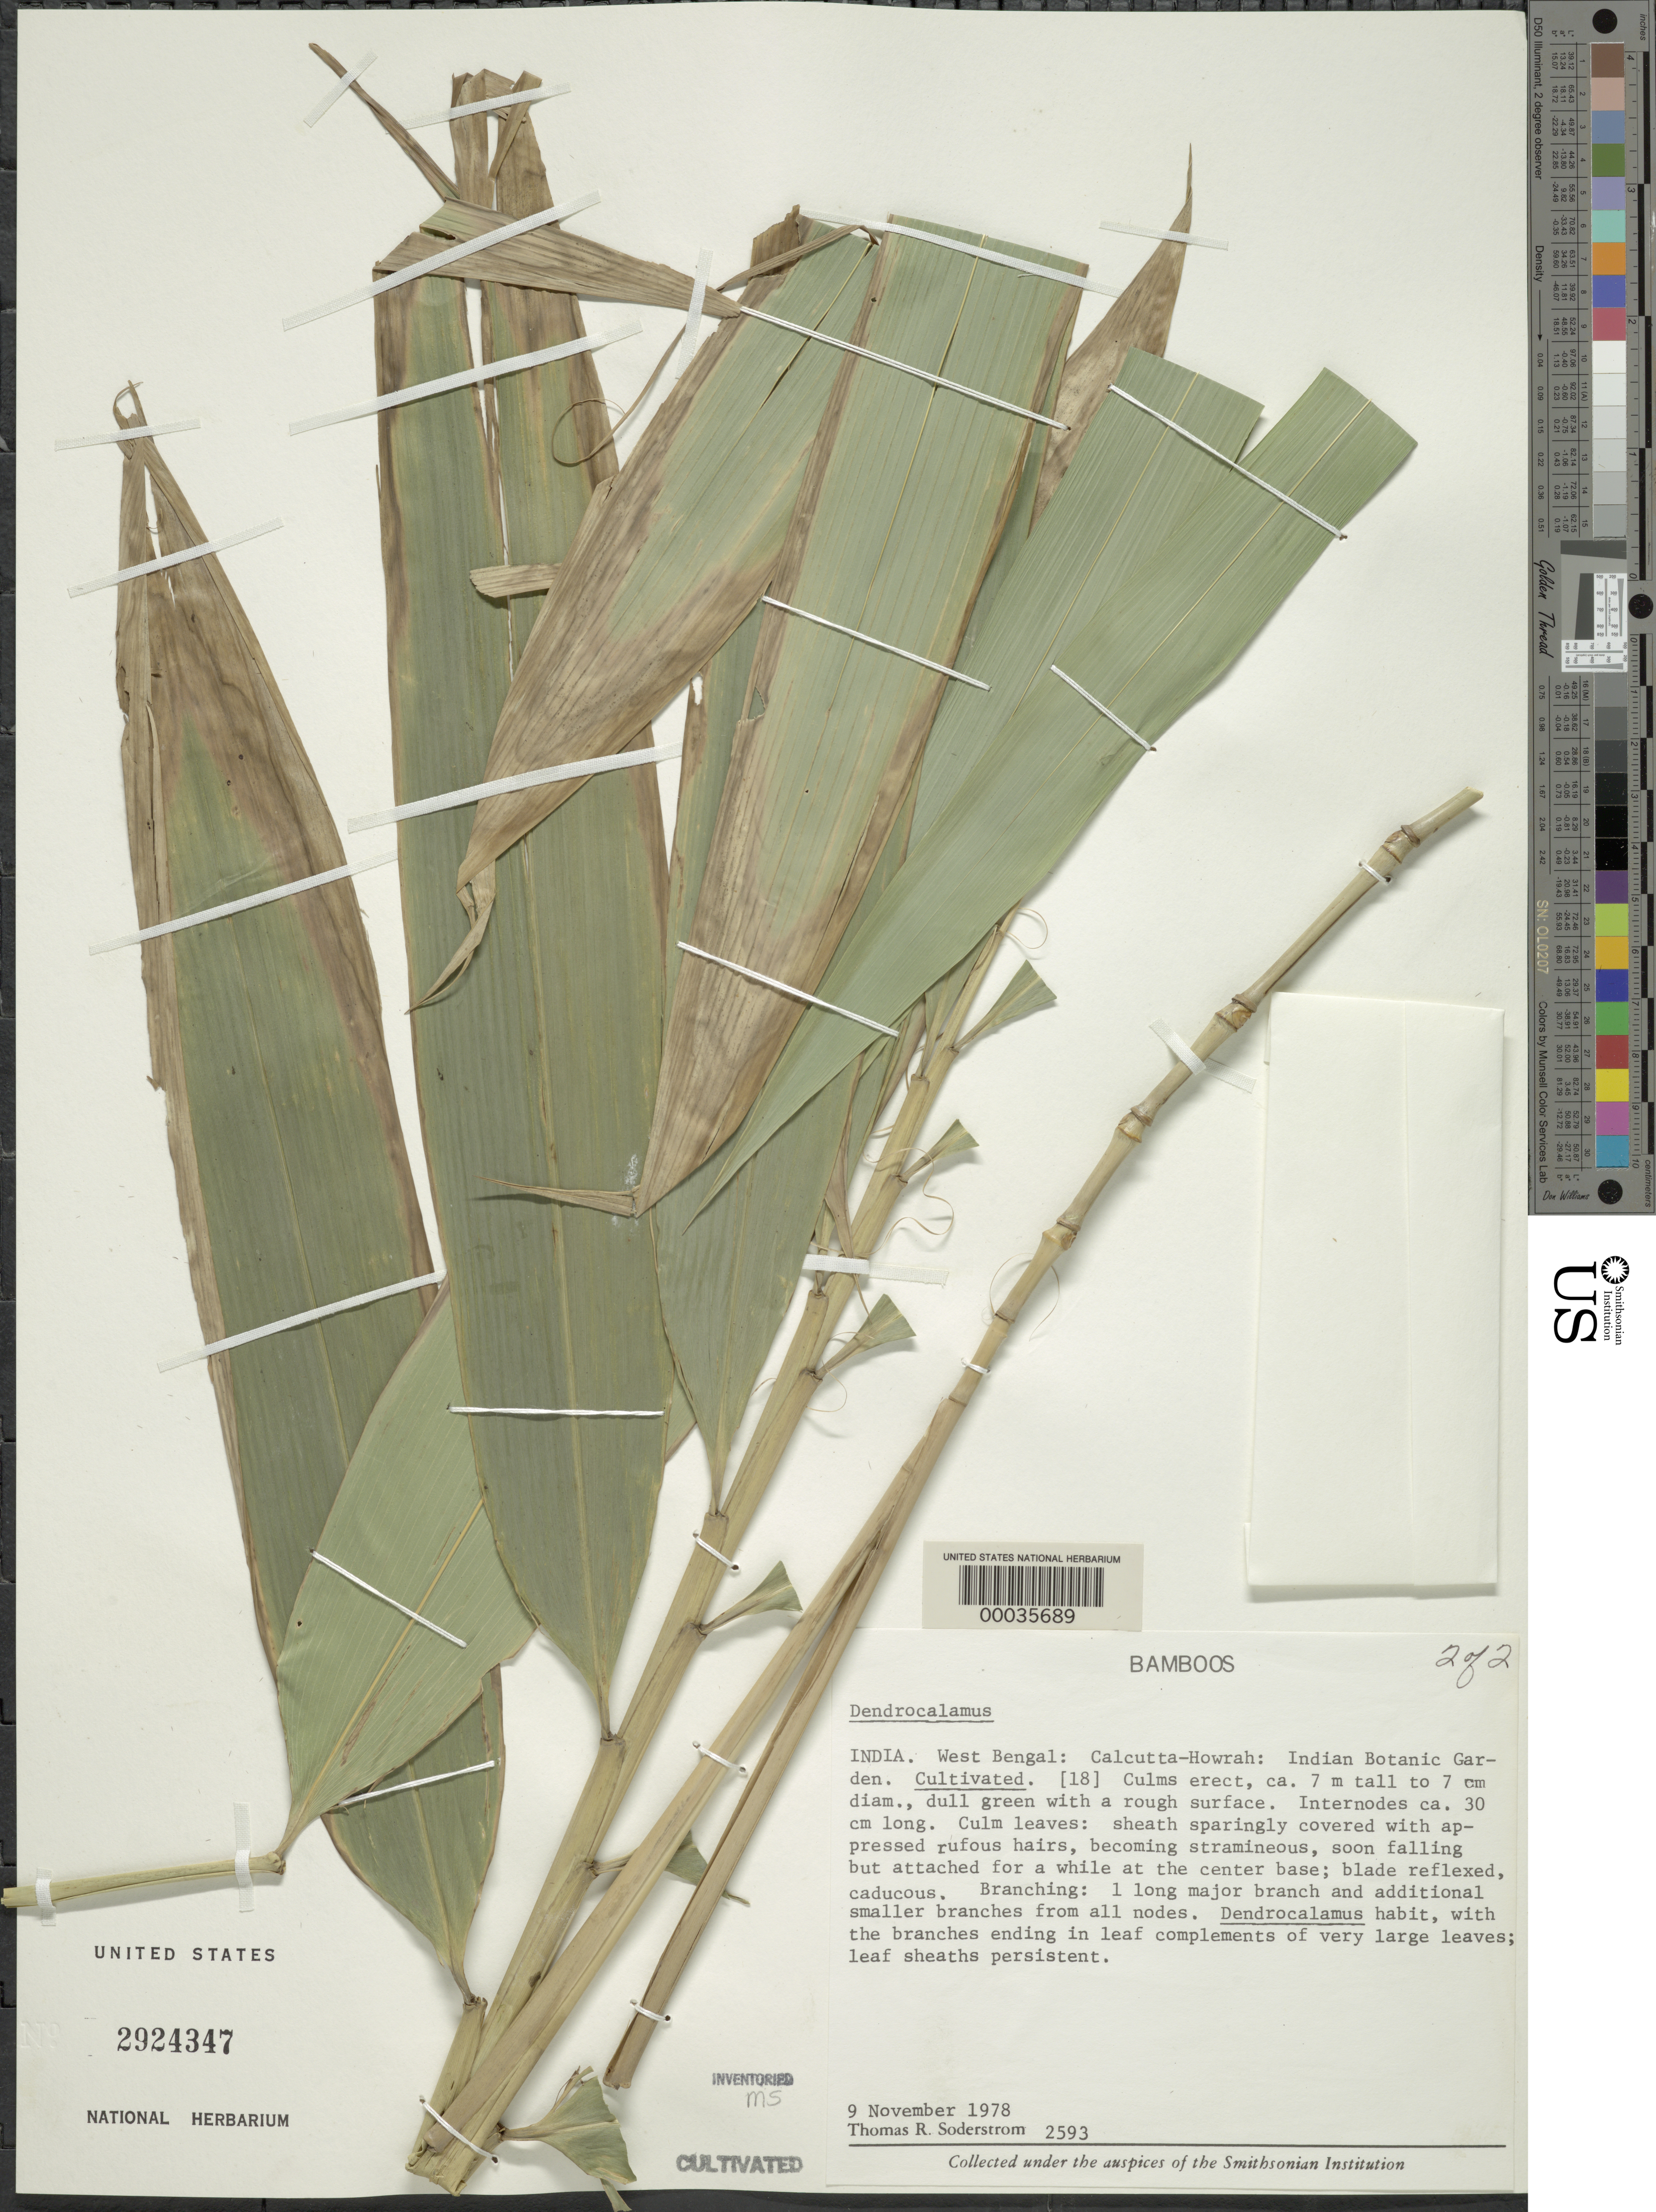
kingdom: Plantae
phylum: Tracheophyta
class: Liliopsida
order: Poales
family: Poaceae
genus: Dendrocalamus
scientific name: Dendrocalamus sp.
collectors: T. R. Soderstrom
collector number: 2593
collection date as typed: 09 Nov 1978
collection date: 1978-11-09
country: India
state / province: West Bengal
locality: Calcutta-howrah, indian botanical garden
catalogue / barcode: US 2924347